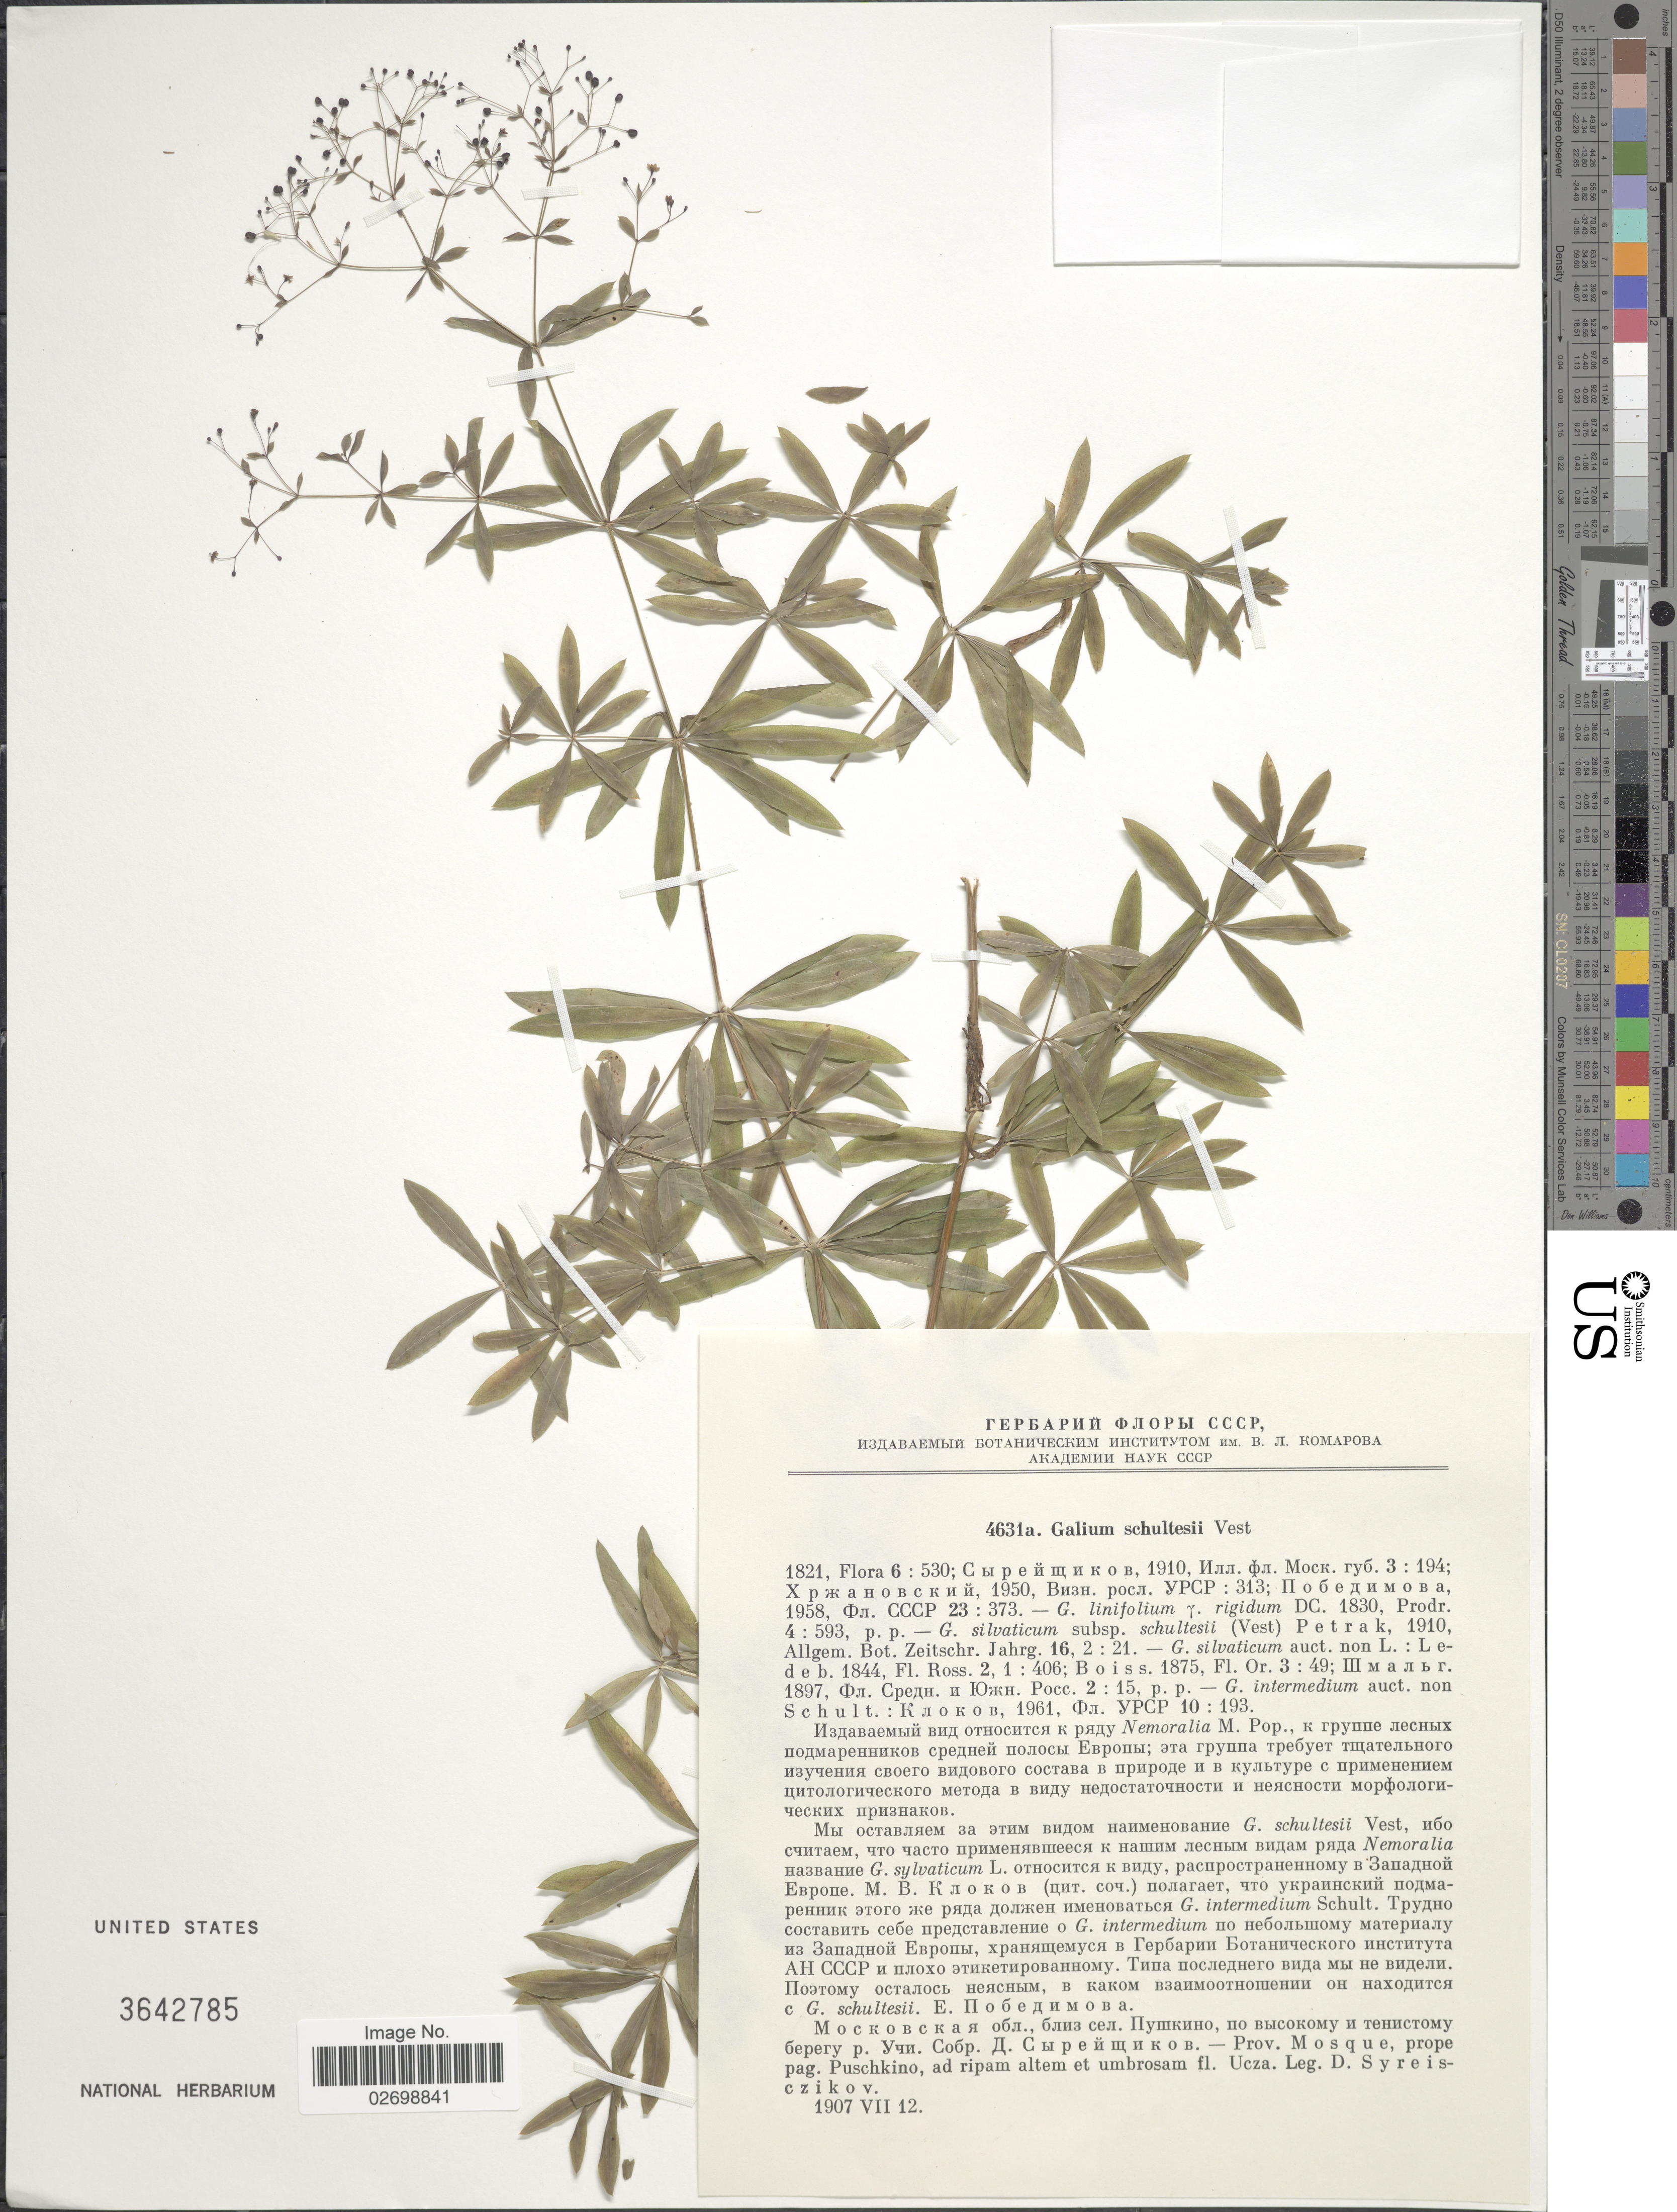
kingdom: Plantae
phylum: Tracheophyta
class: Magnoliopsida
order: Gentianales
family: Rubiaceae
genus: Galium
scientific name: Galium schultesii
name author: Vest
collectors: D. Syrejstschikow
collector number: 4631a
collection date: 1907-07-12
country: Russian Federation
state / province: Moscow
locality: Prov. Mosque, prope pag. Puschkino, ad ripam altem et umbrosam fl. Ucza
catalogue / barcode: US 3642785